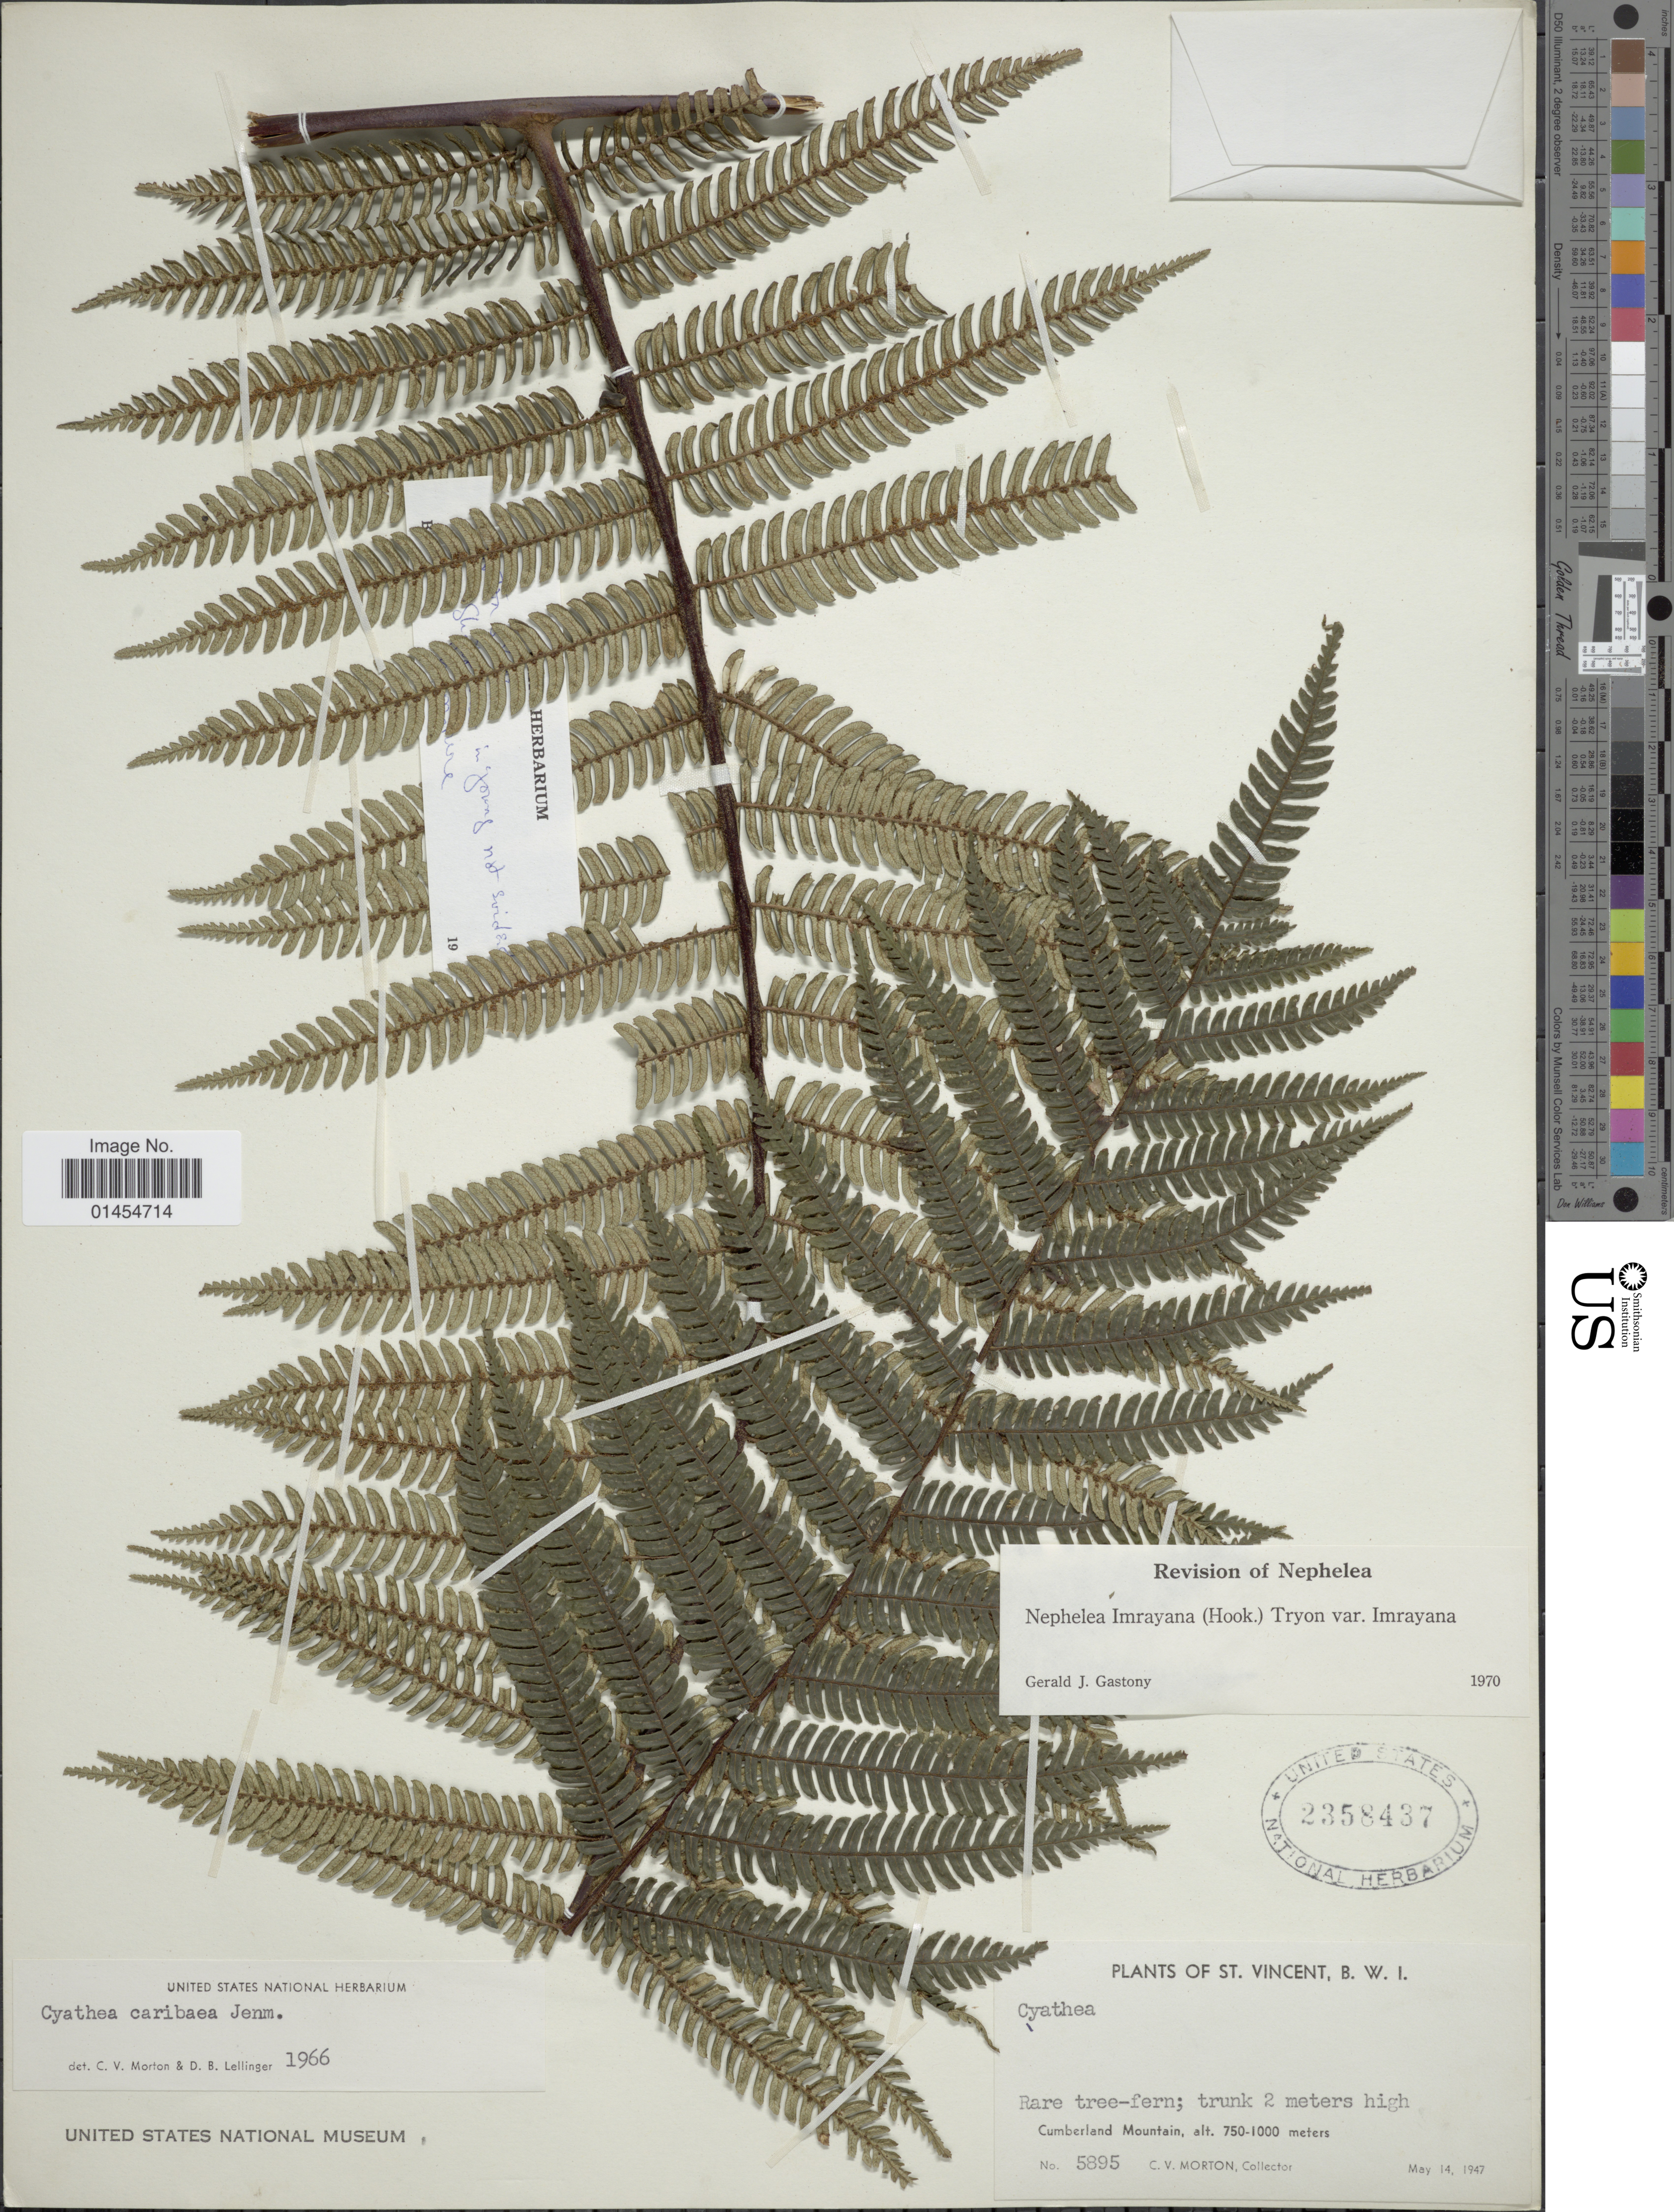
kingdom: Plantae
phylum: Tracheophyta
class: Polypodiopsida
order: Cyatheales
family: Cyatheaceae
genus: Alsophila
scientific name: Alsophila imrayana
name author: (Hook.) D.S. Conant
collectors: C. V. Morton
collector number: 5895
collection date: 1947-05-14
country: St. Vincent - Grenadines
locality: St. Vincent, B.W.I. Cumberland Mountain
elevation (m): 750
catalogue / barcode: US 2358437